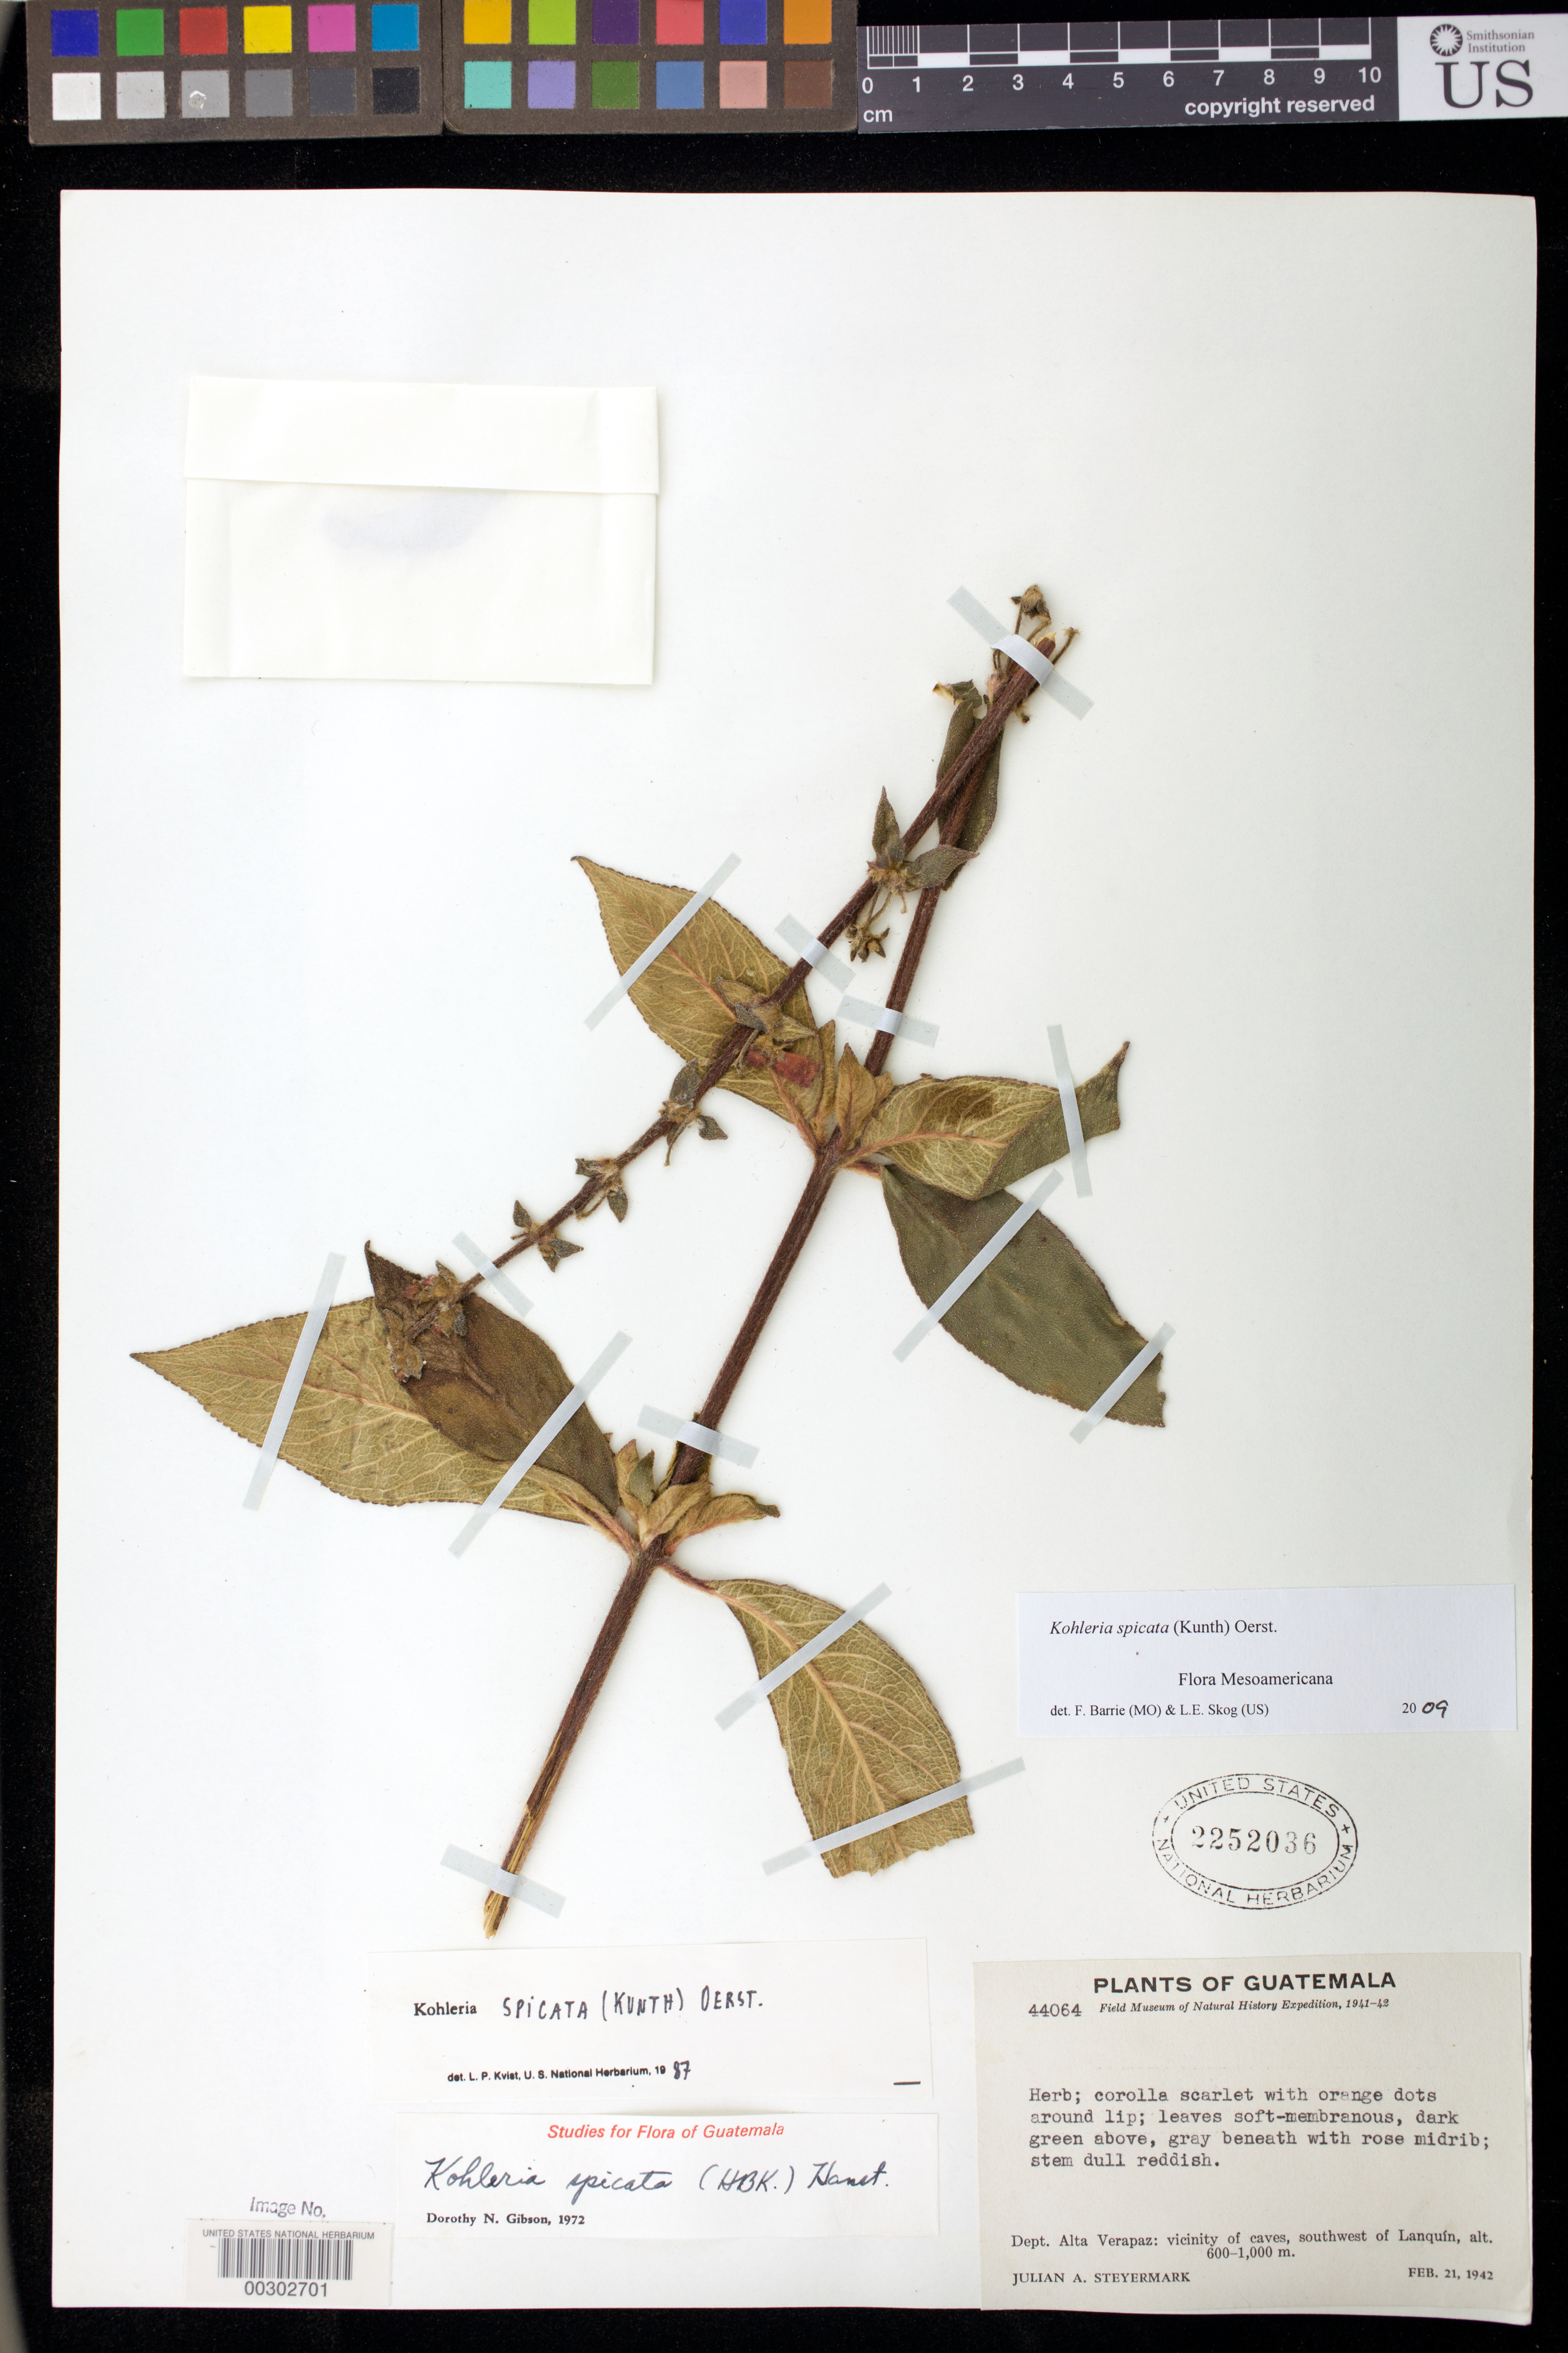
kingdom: Plantae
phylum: Tracheophyta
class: Magnoliopsida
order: Lamiales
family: Gesneriaceae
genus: Kohleria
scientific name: Kohleria spicata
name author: (Kunth) Oerst.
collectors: J. Steyermark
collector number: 44064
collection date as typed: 21 Feb 1942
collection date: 1942-02-21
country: Guatemala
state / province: Alta Verapaz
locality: Vicinity of Caves, SW of Lanquin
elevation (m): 600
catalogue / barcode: US 2252036